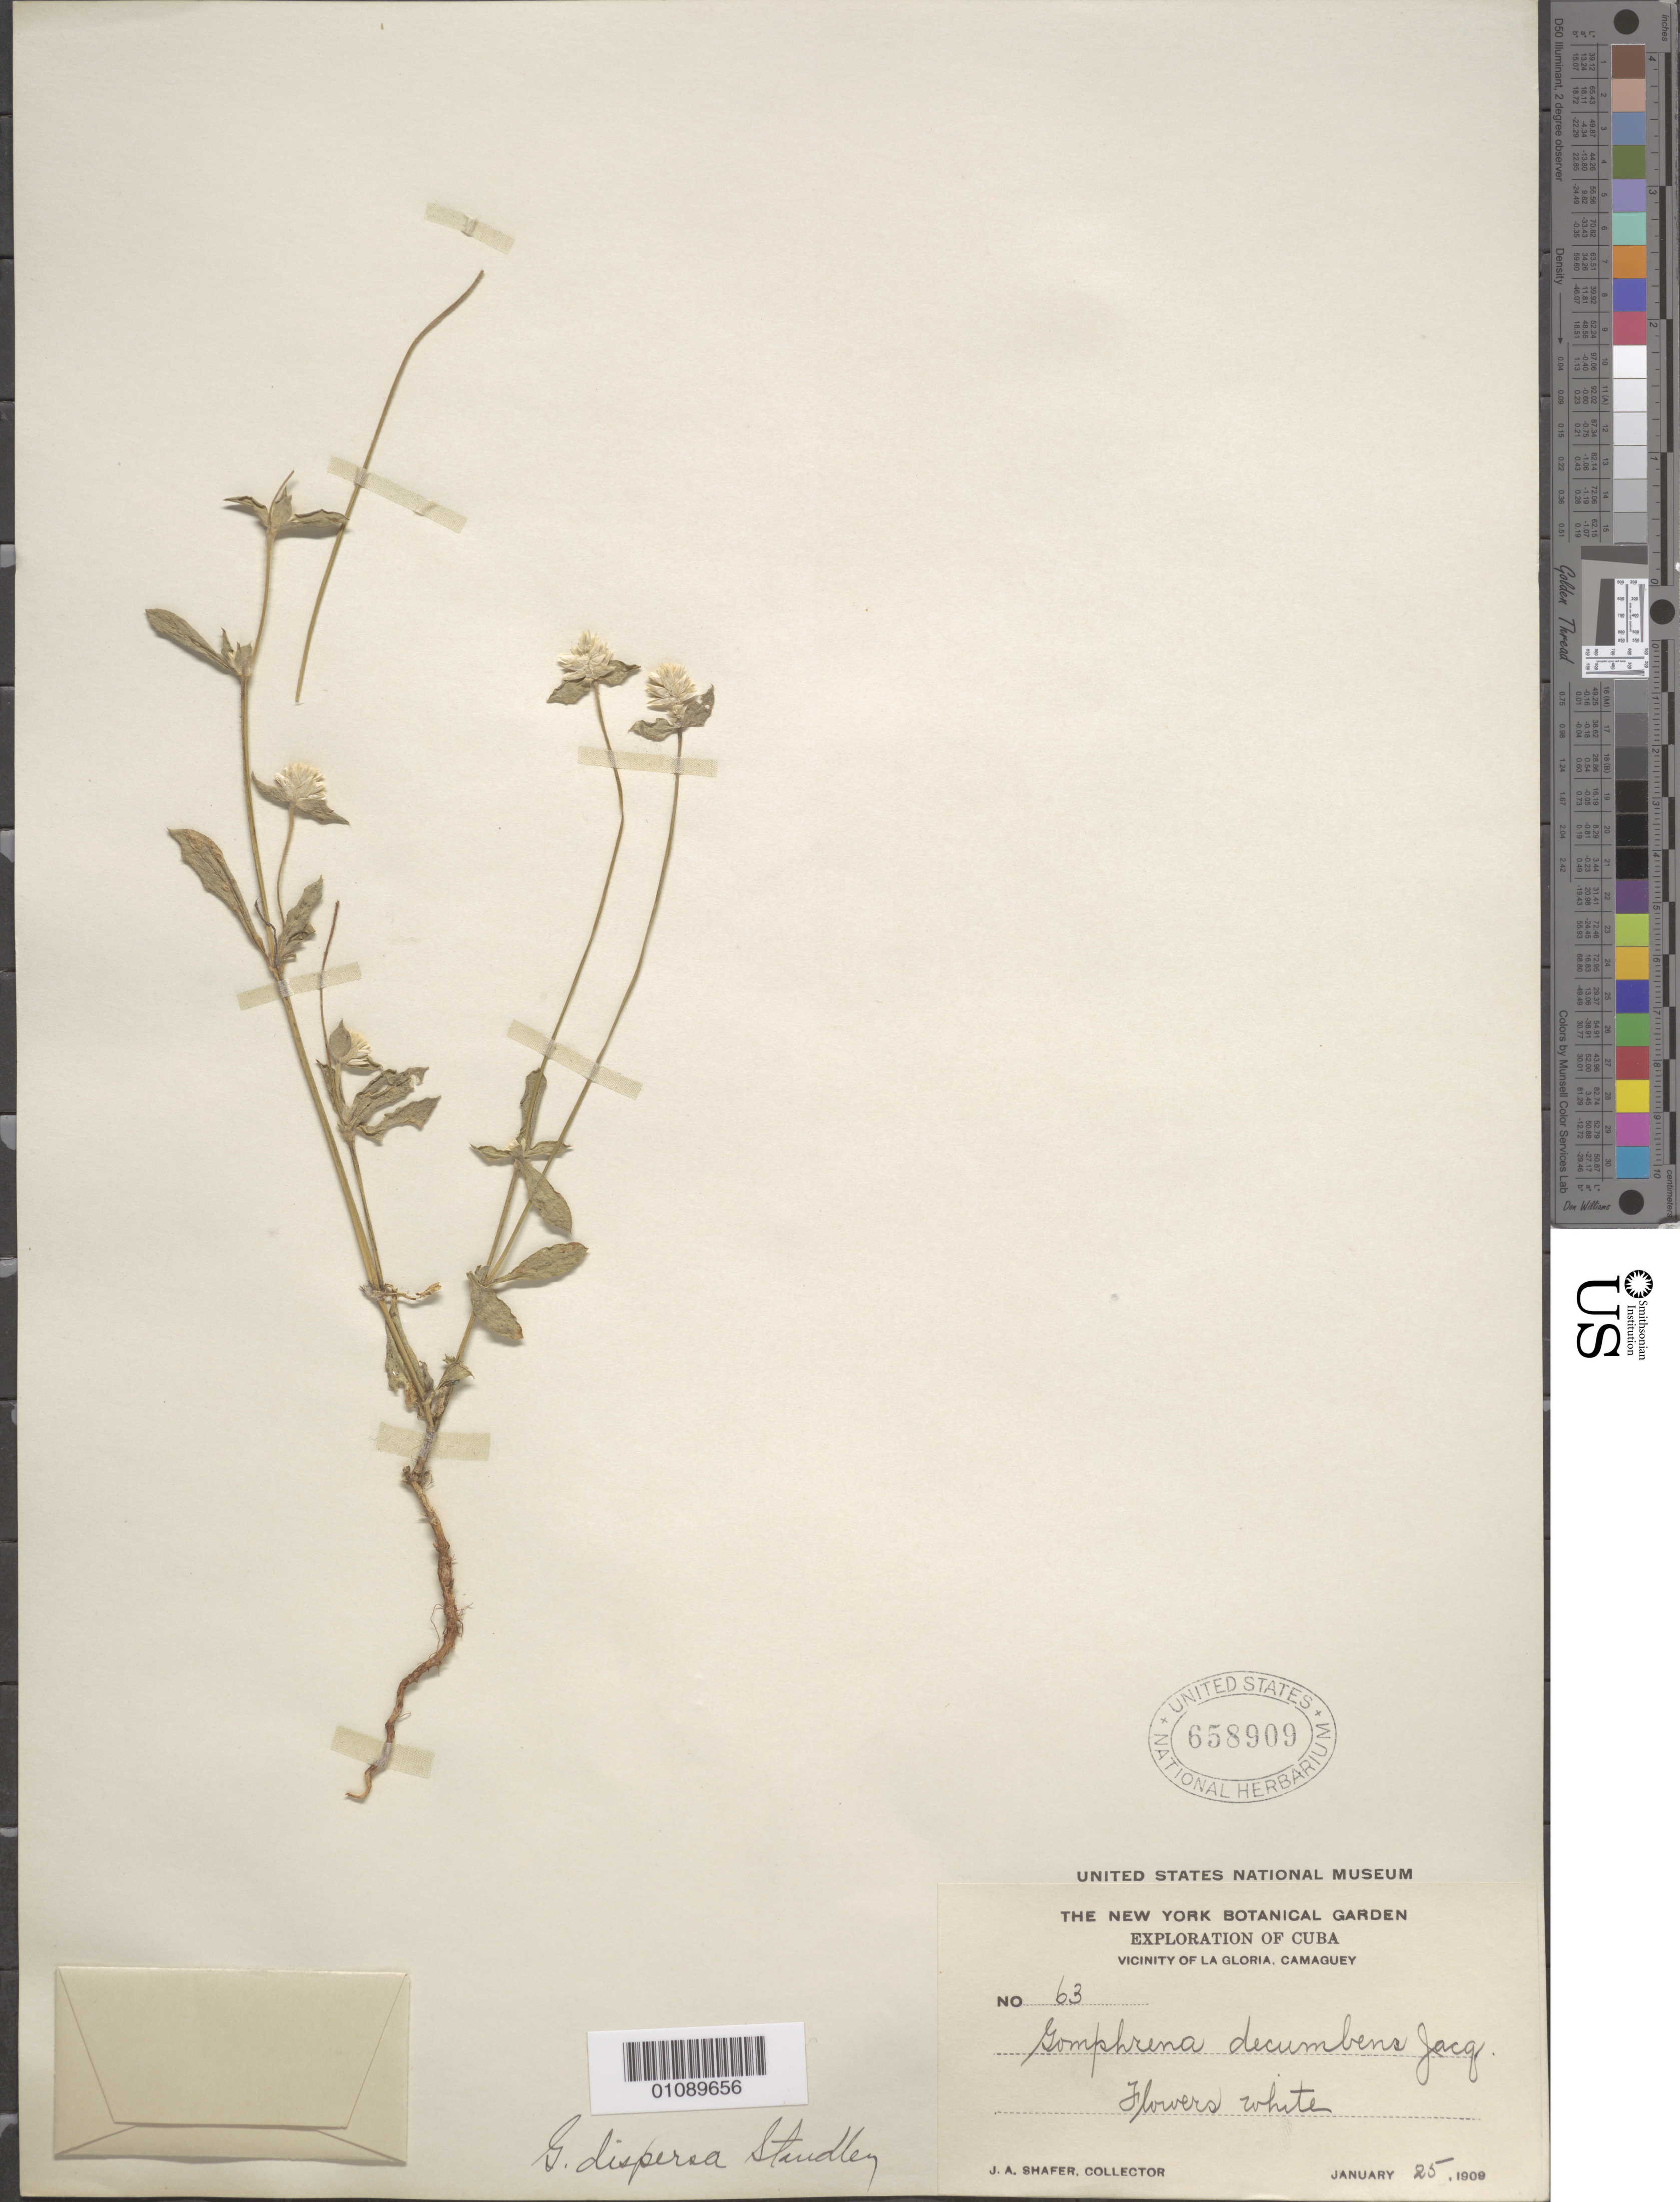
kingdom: Plantae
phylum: Tracheophyta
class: Magnoliopsida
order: Caryophyllales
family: Amaranthaceae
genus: Gomphrena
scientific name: Gomphrena dispersa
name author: Standl.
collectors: J. A. Shafer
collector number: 63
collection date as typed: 25 Jan 1909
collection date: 1909-01-25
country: Cuba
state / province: Camagüey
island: Cuba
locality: Vicinity of La Gloria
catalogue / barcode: US 658909